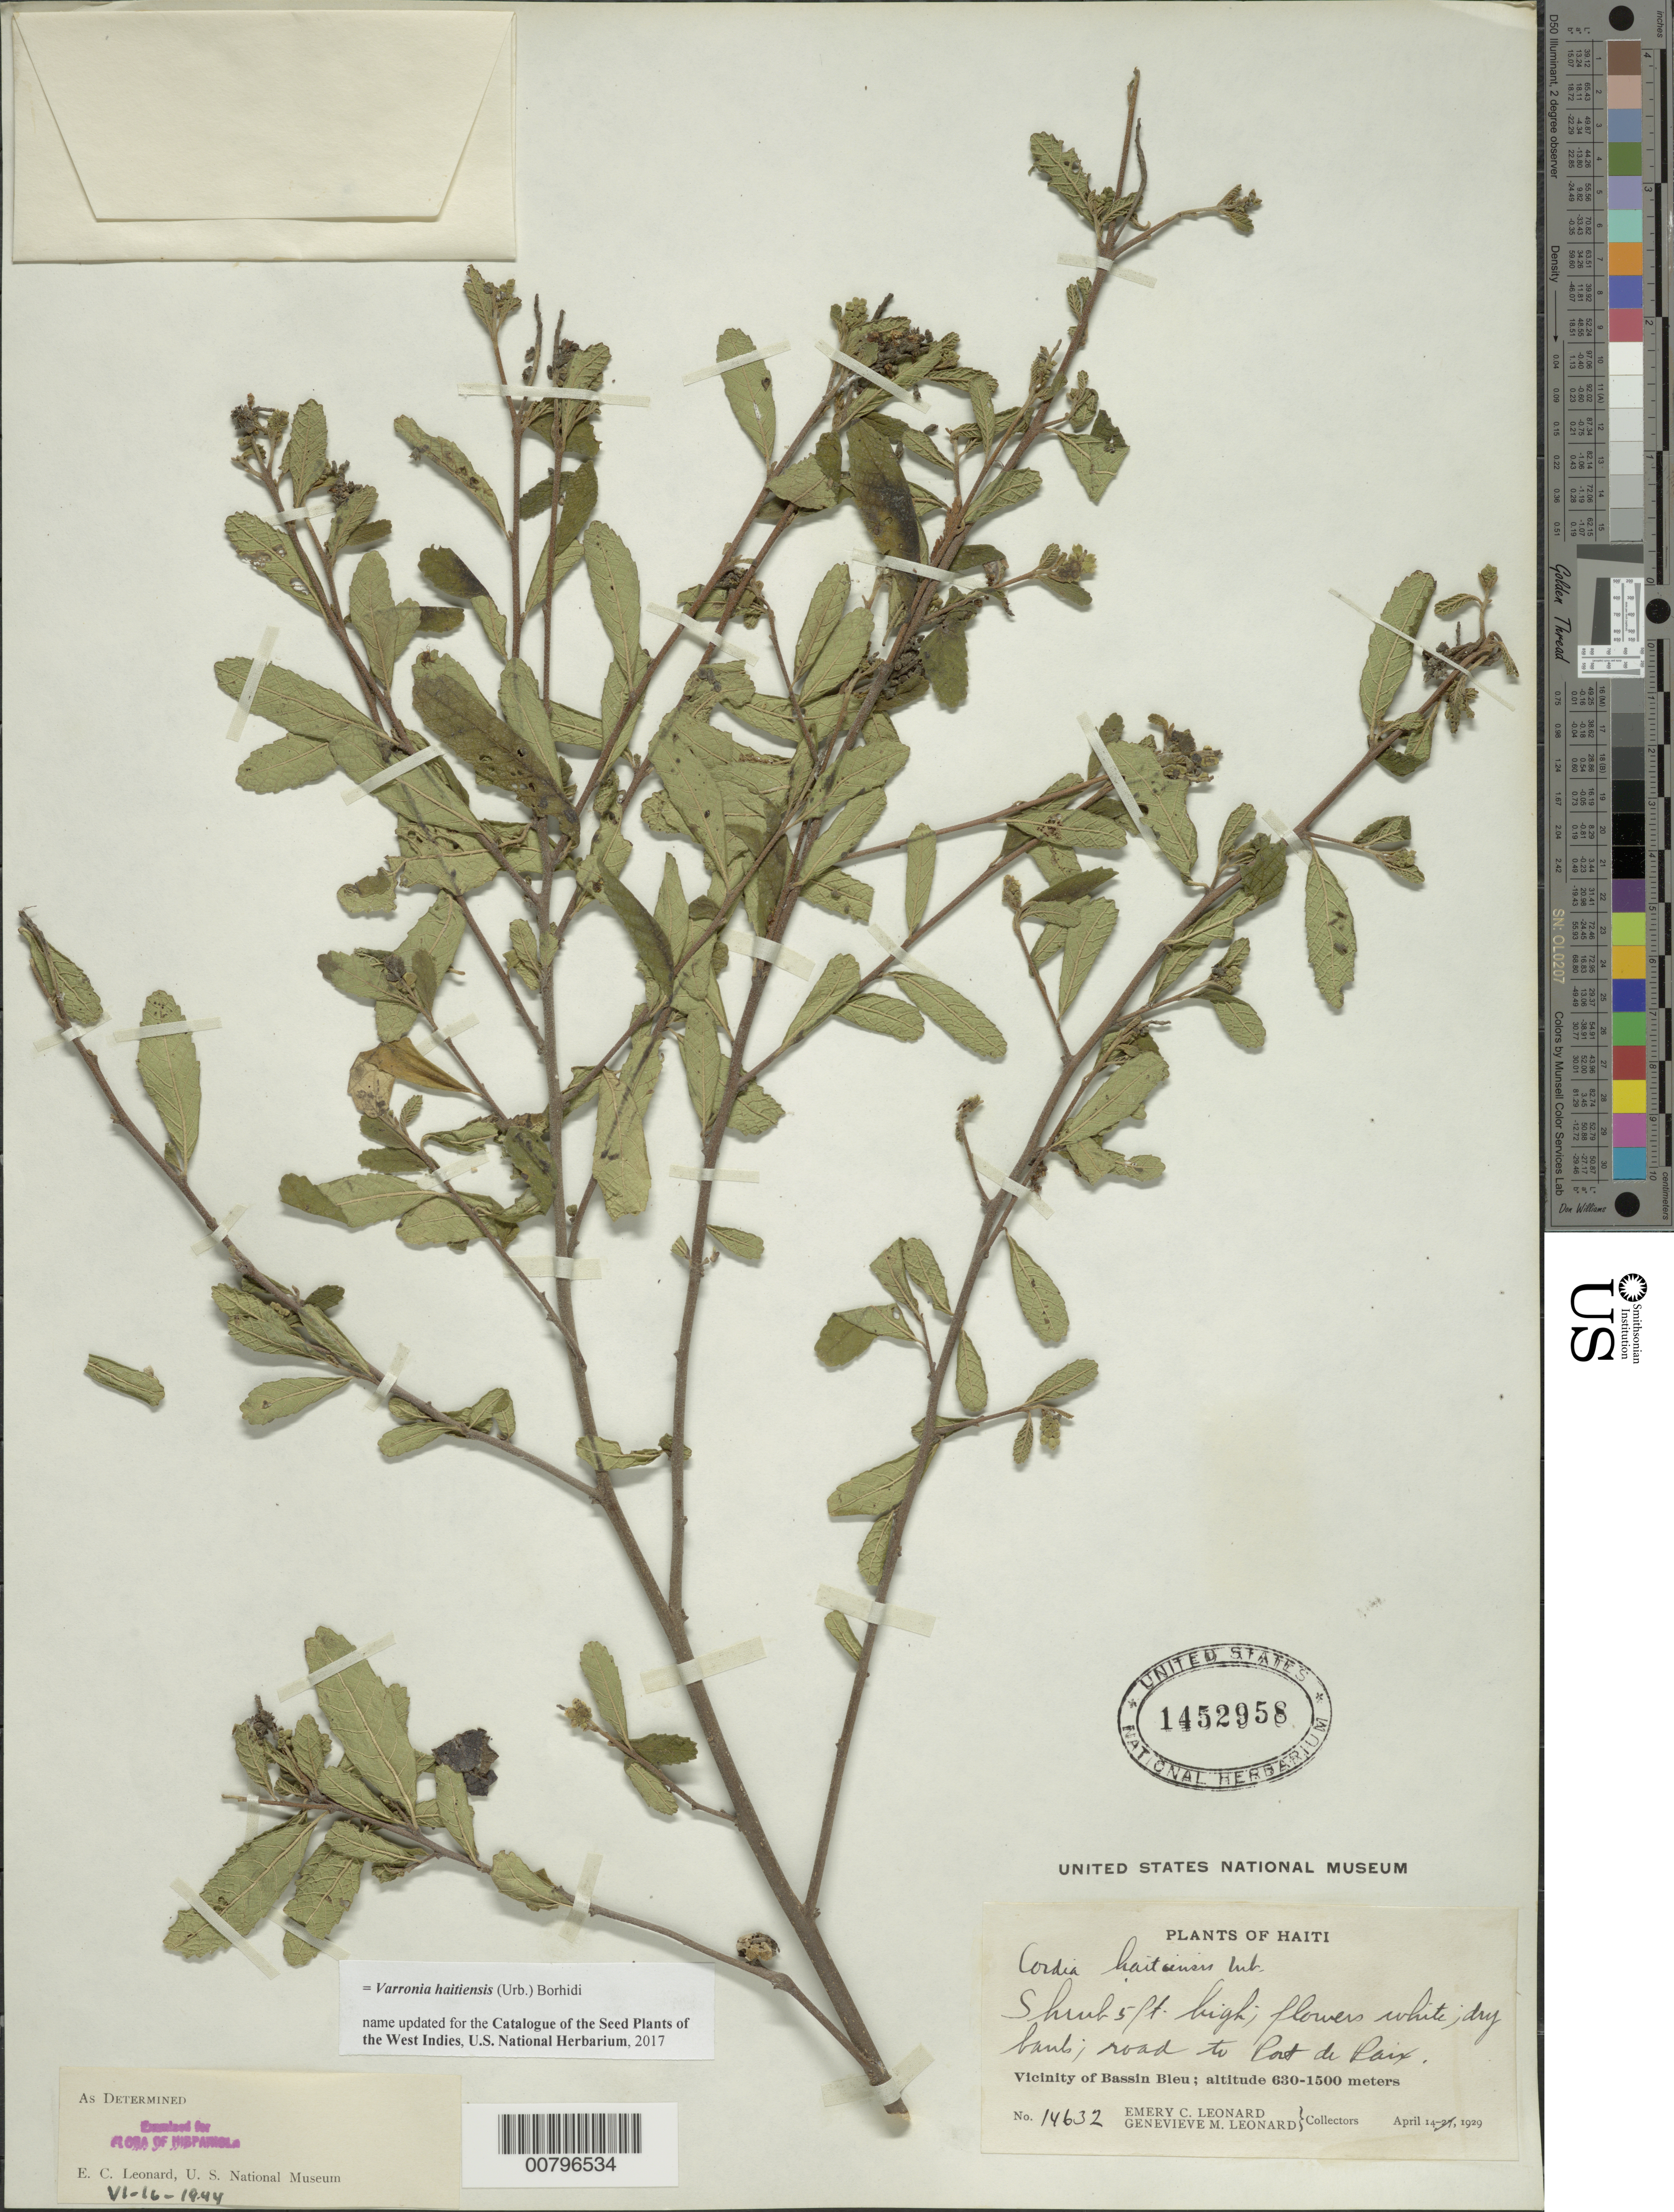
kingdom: Plantae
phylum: Tracheophyta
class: Magnoliopsida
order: Boraginales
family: Cordiaceae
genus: Varronia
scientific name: Varronia haitiensis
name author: (Urb.) Borhidi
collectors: E. C. Leonard & G. M. Leonard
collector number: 14632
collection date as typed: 14 Apr 1929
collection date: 1929-04-14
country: Haiti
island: Hispaniola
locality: Vicinity of Bassin Bleu, road to Port de Paix.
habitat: Dry banks.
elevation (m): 630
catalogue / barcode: US 1452958